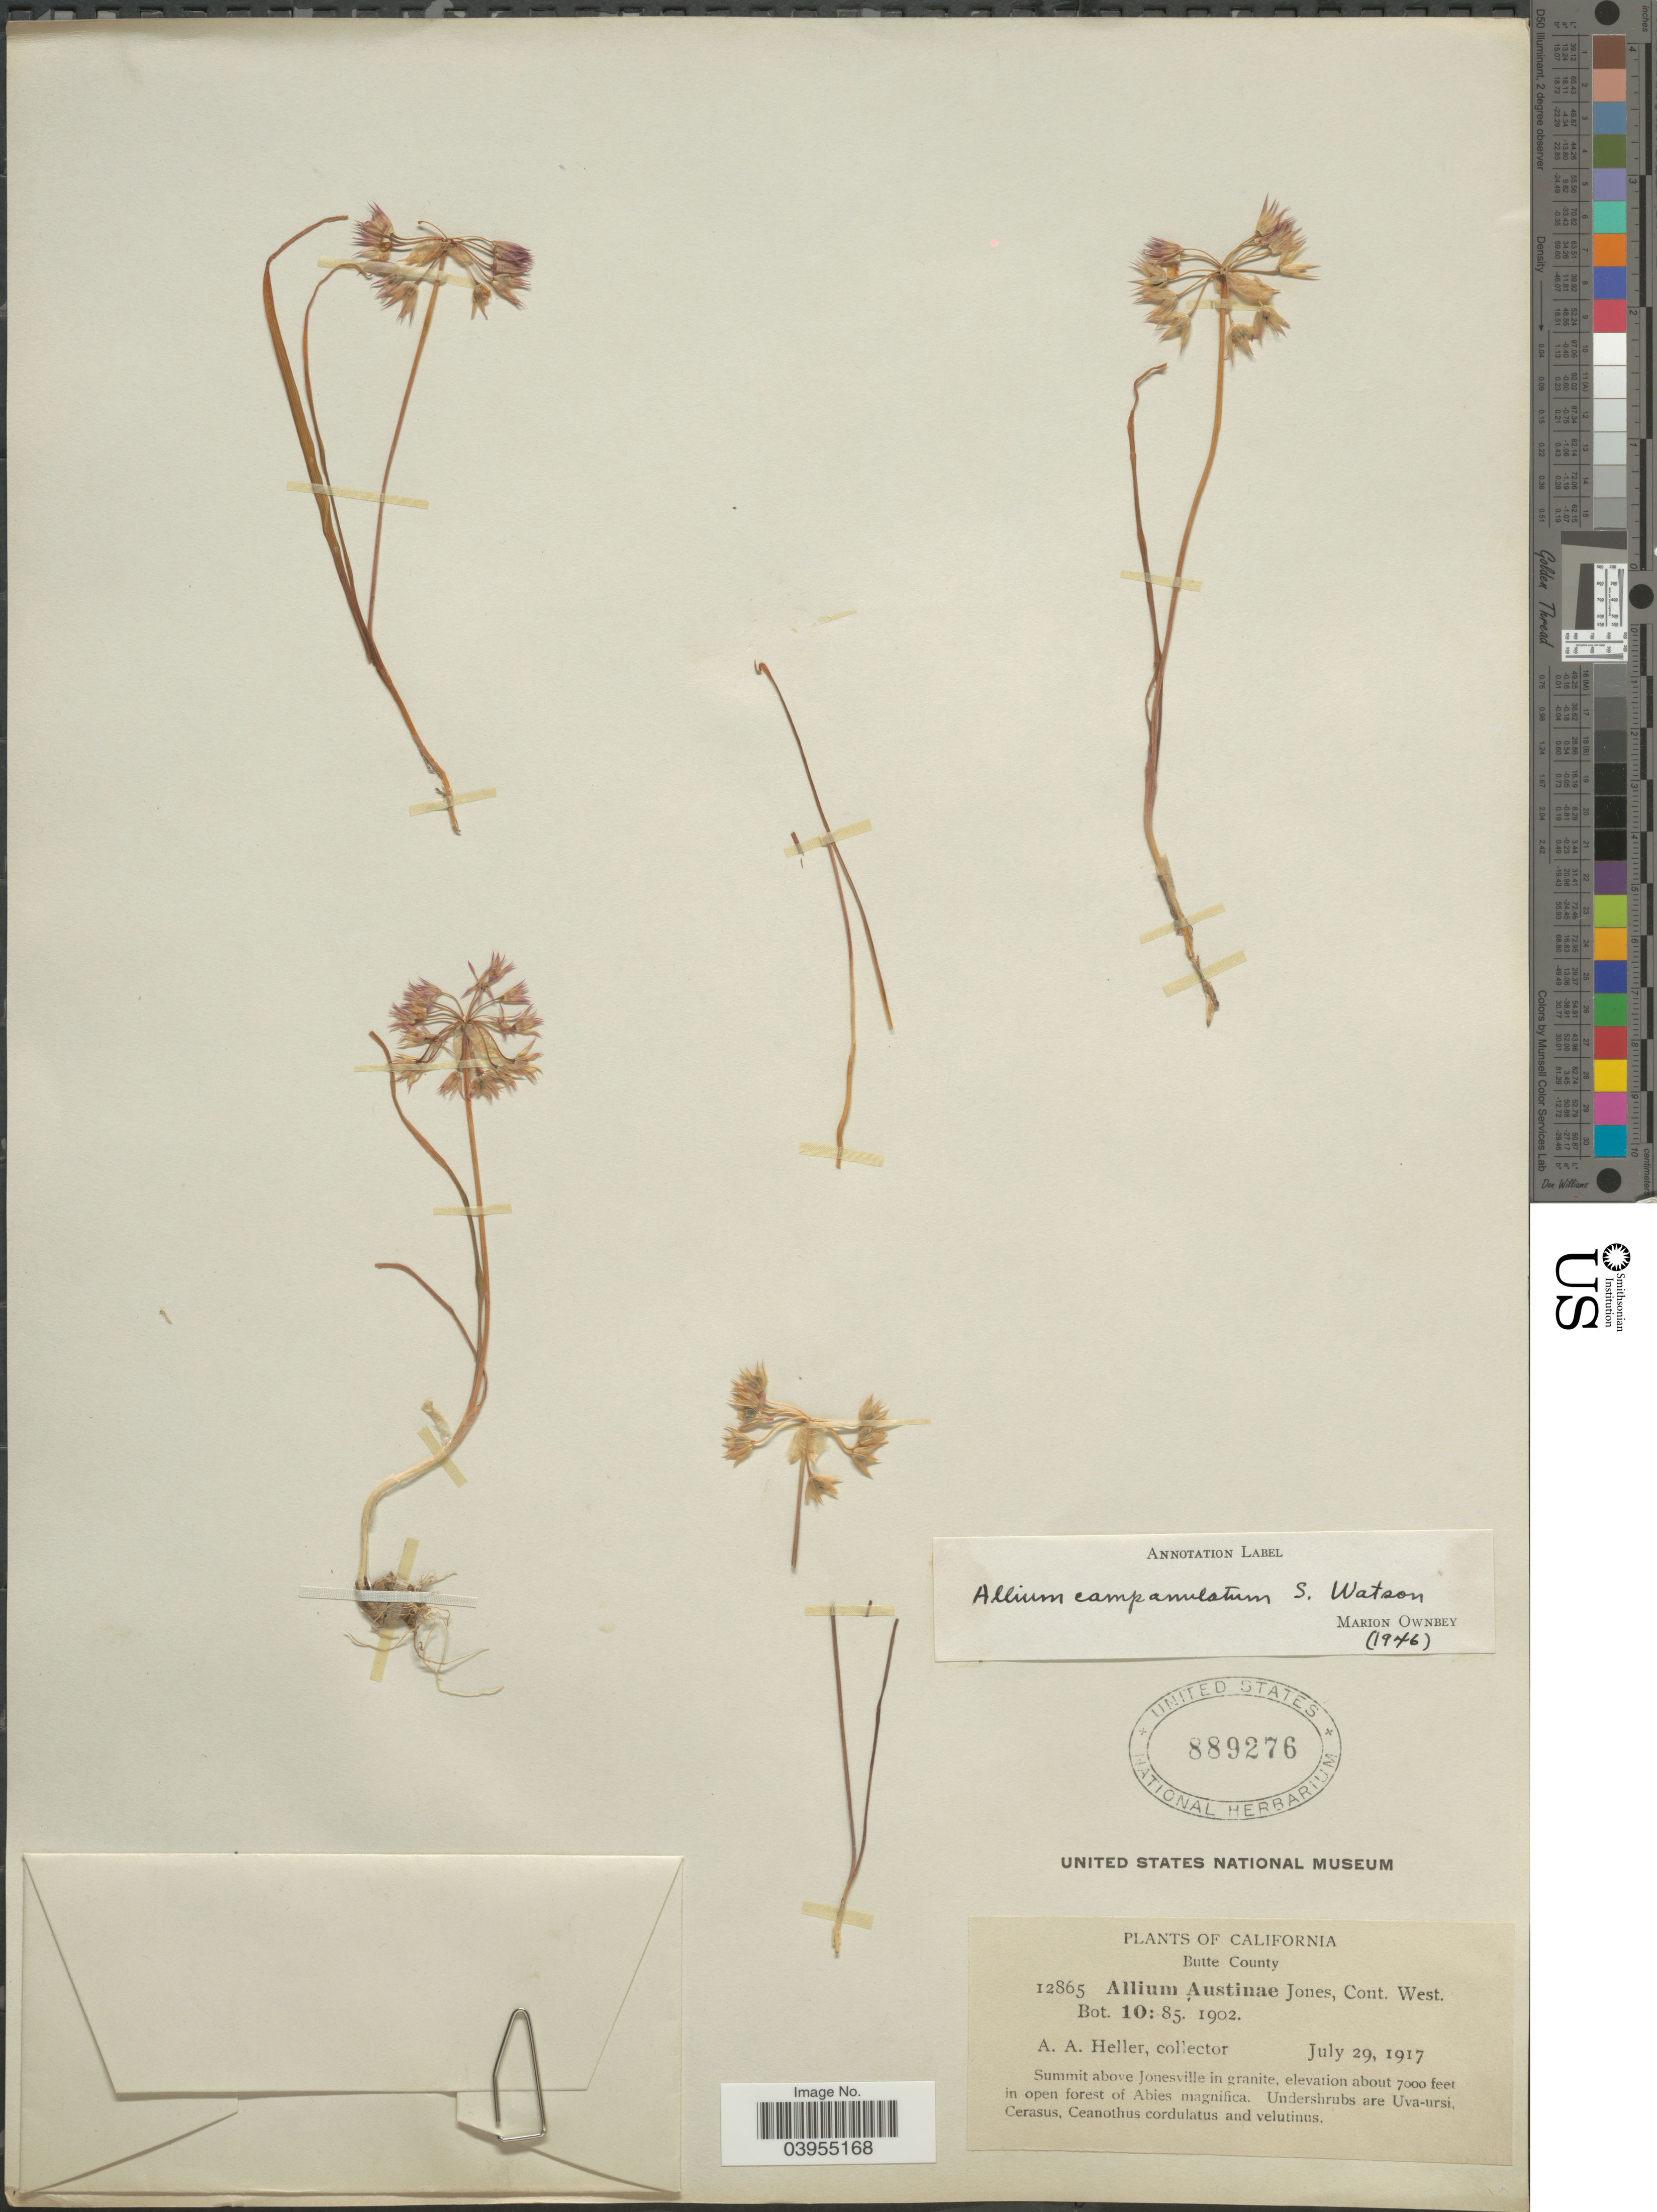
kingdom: Plantae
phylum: Tracheophyta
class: Liliopsida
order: Asparagales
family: Amaryllidaceae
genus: Allium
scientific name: Allium campanulatum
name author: S. Watson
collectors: A. A. Heller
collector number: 12865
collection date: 1917-07-29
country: United States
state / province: California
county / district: Butte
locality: Butte County. Summit above Jonesville in granite, in open forest of Abies magnifica.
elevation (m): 2134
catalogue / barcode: US 889276